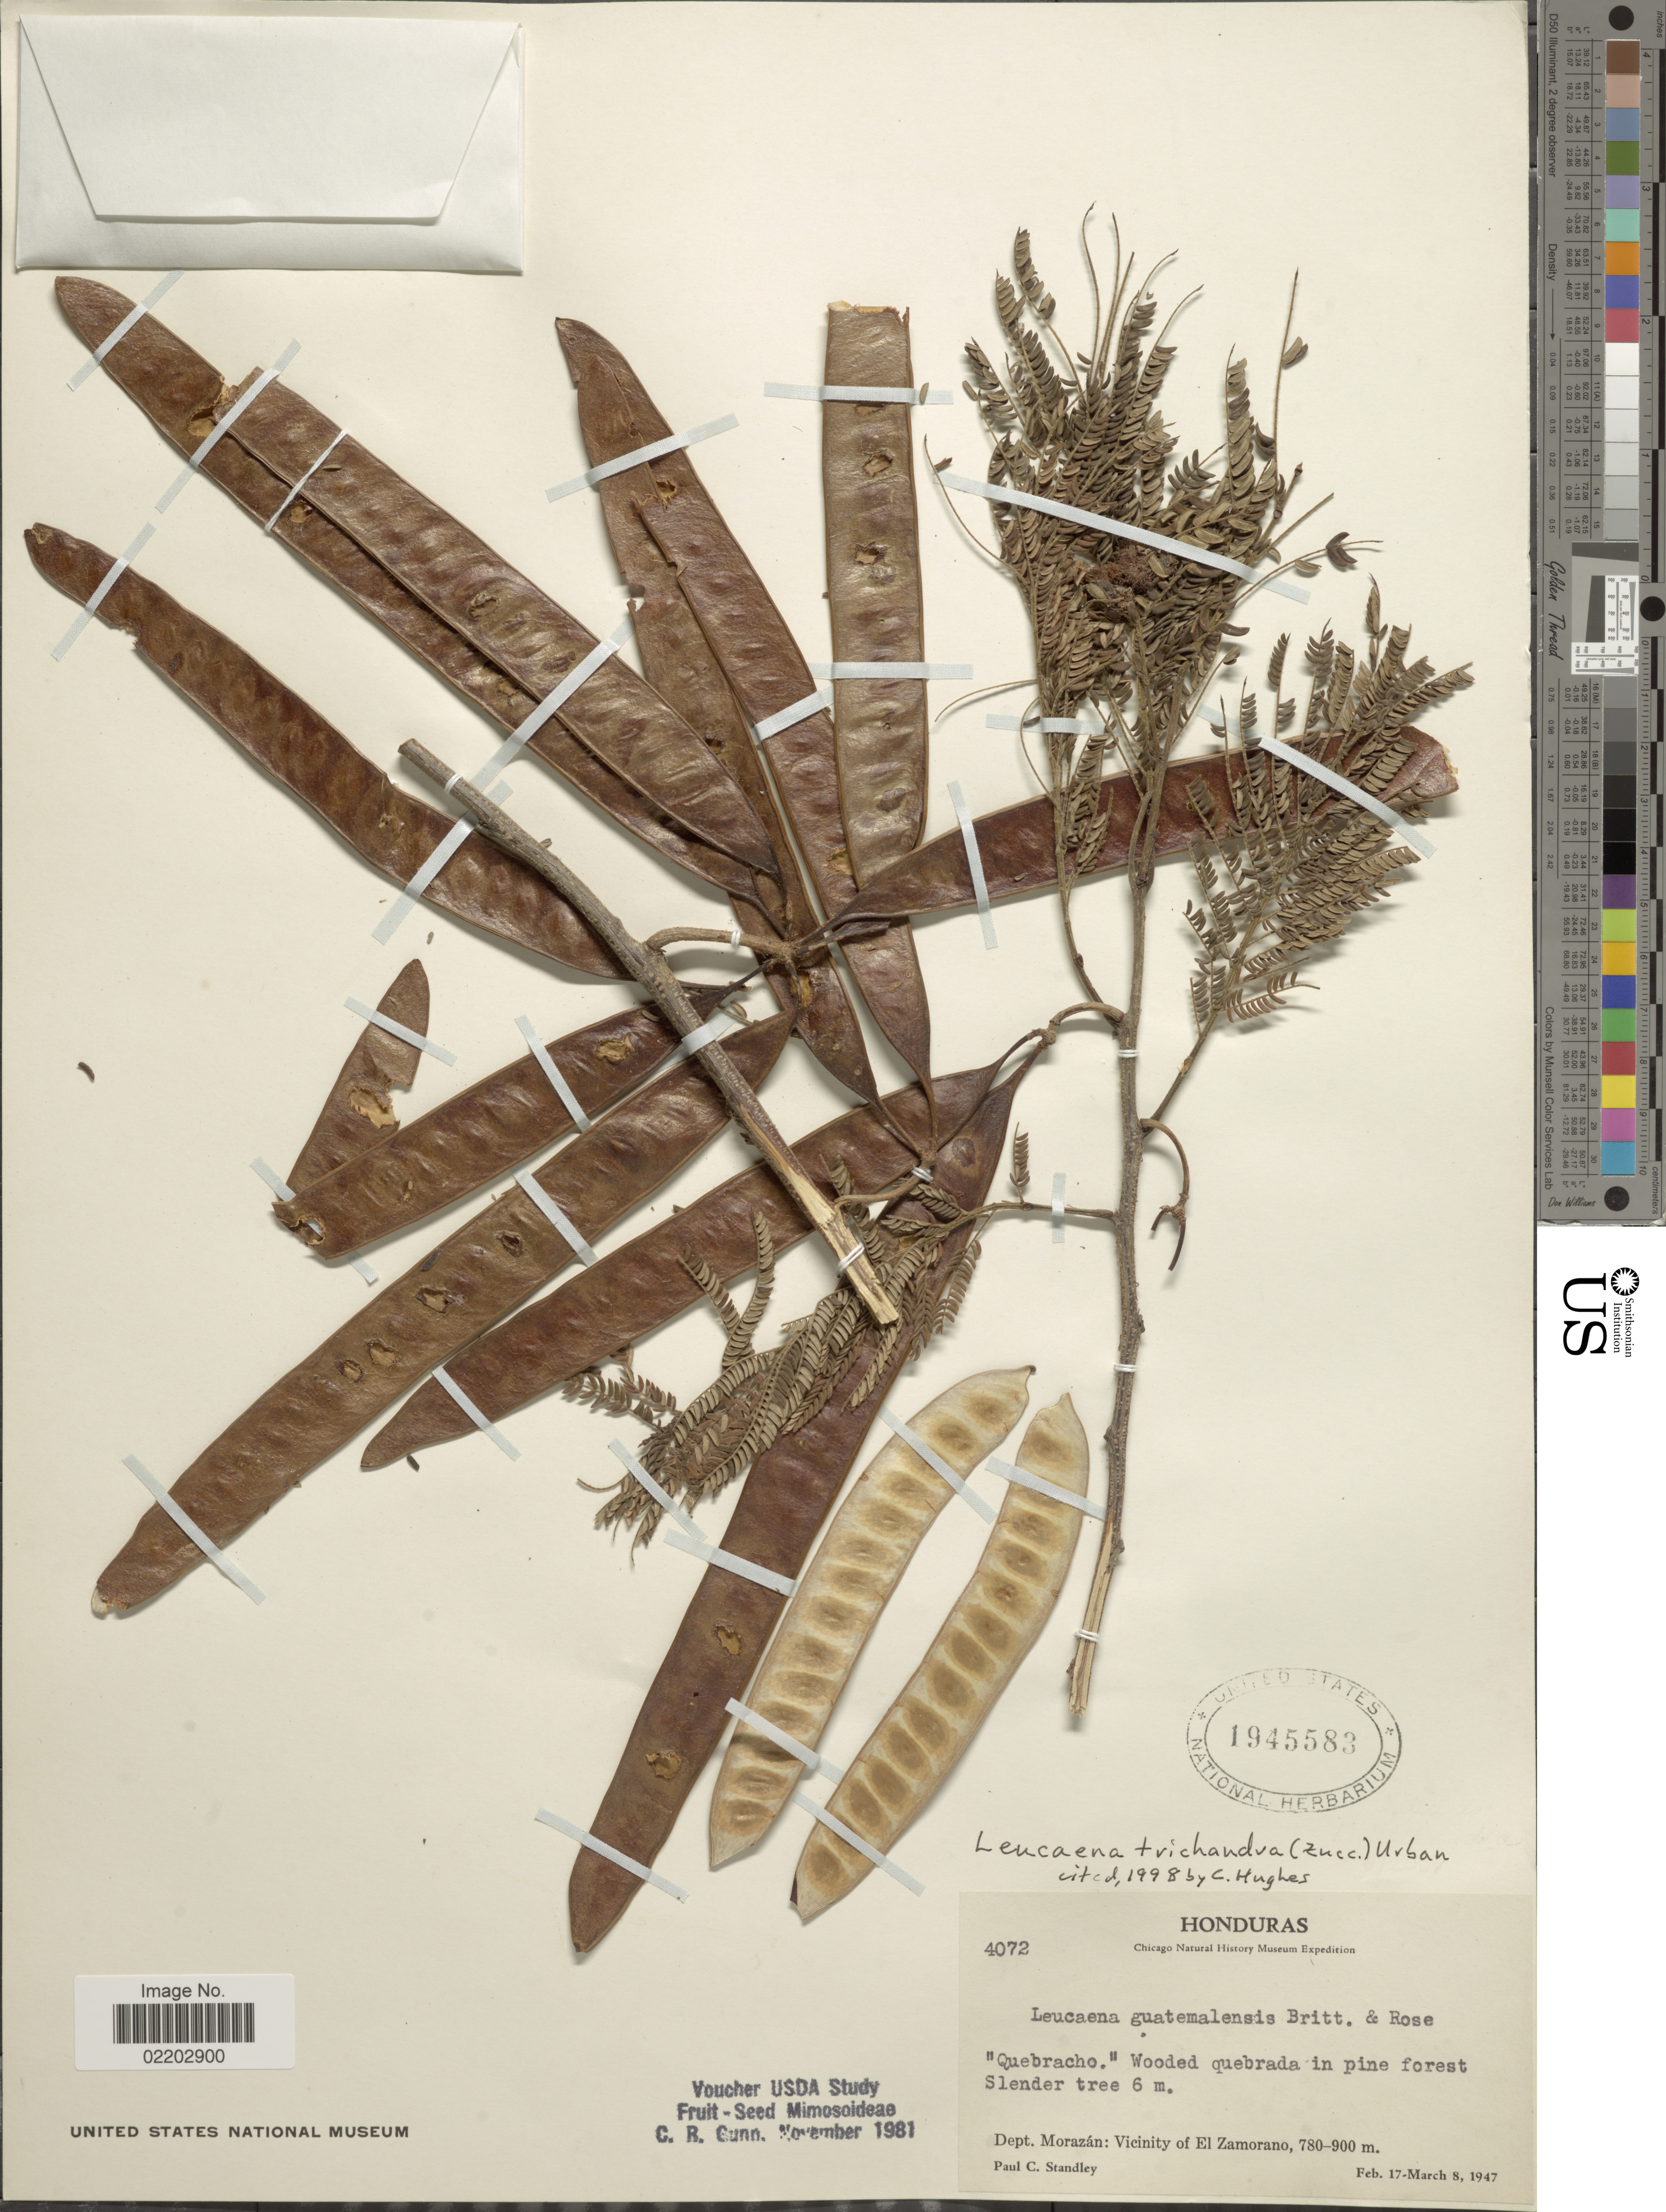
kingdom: Plantae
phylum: Tracheophyta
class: Magnoliopsida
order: Fabales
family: Fabaceae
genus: Leucaena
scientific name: Leucaena trichandra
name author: (Zucc.) Urb.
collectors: P. C. Standley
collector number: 4072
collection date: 1947-02-17/1947-03-08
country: Honduras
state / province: Fco. Morazán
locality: Quebracho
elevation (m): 780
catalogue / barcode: US 1945583